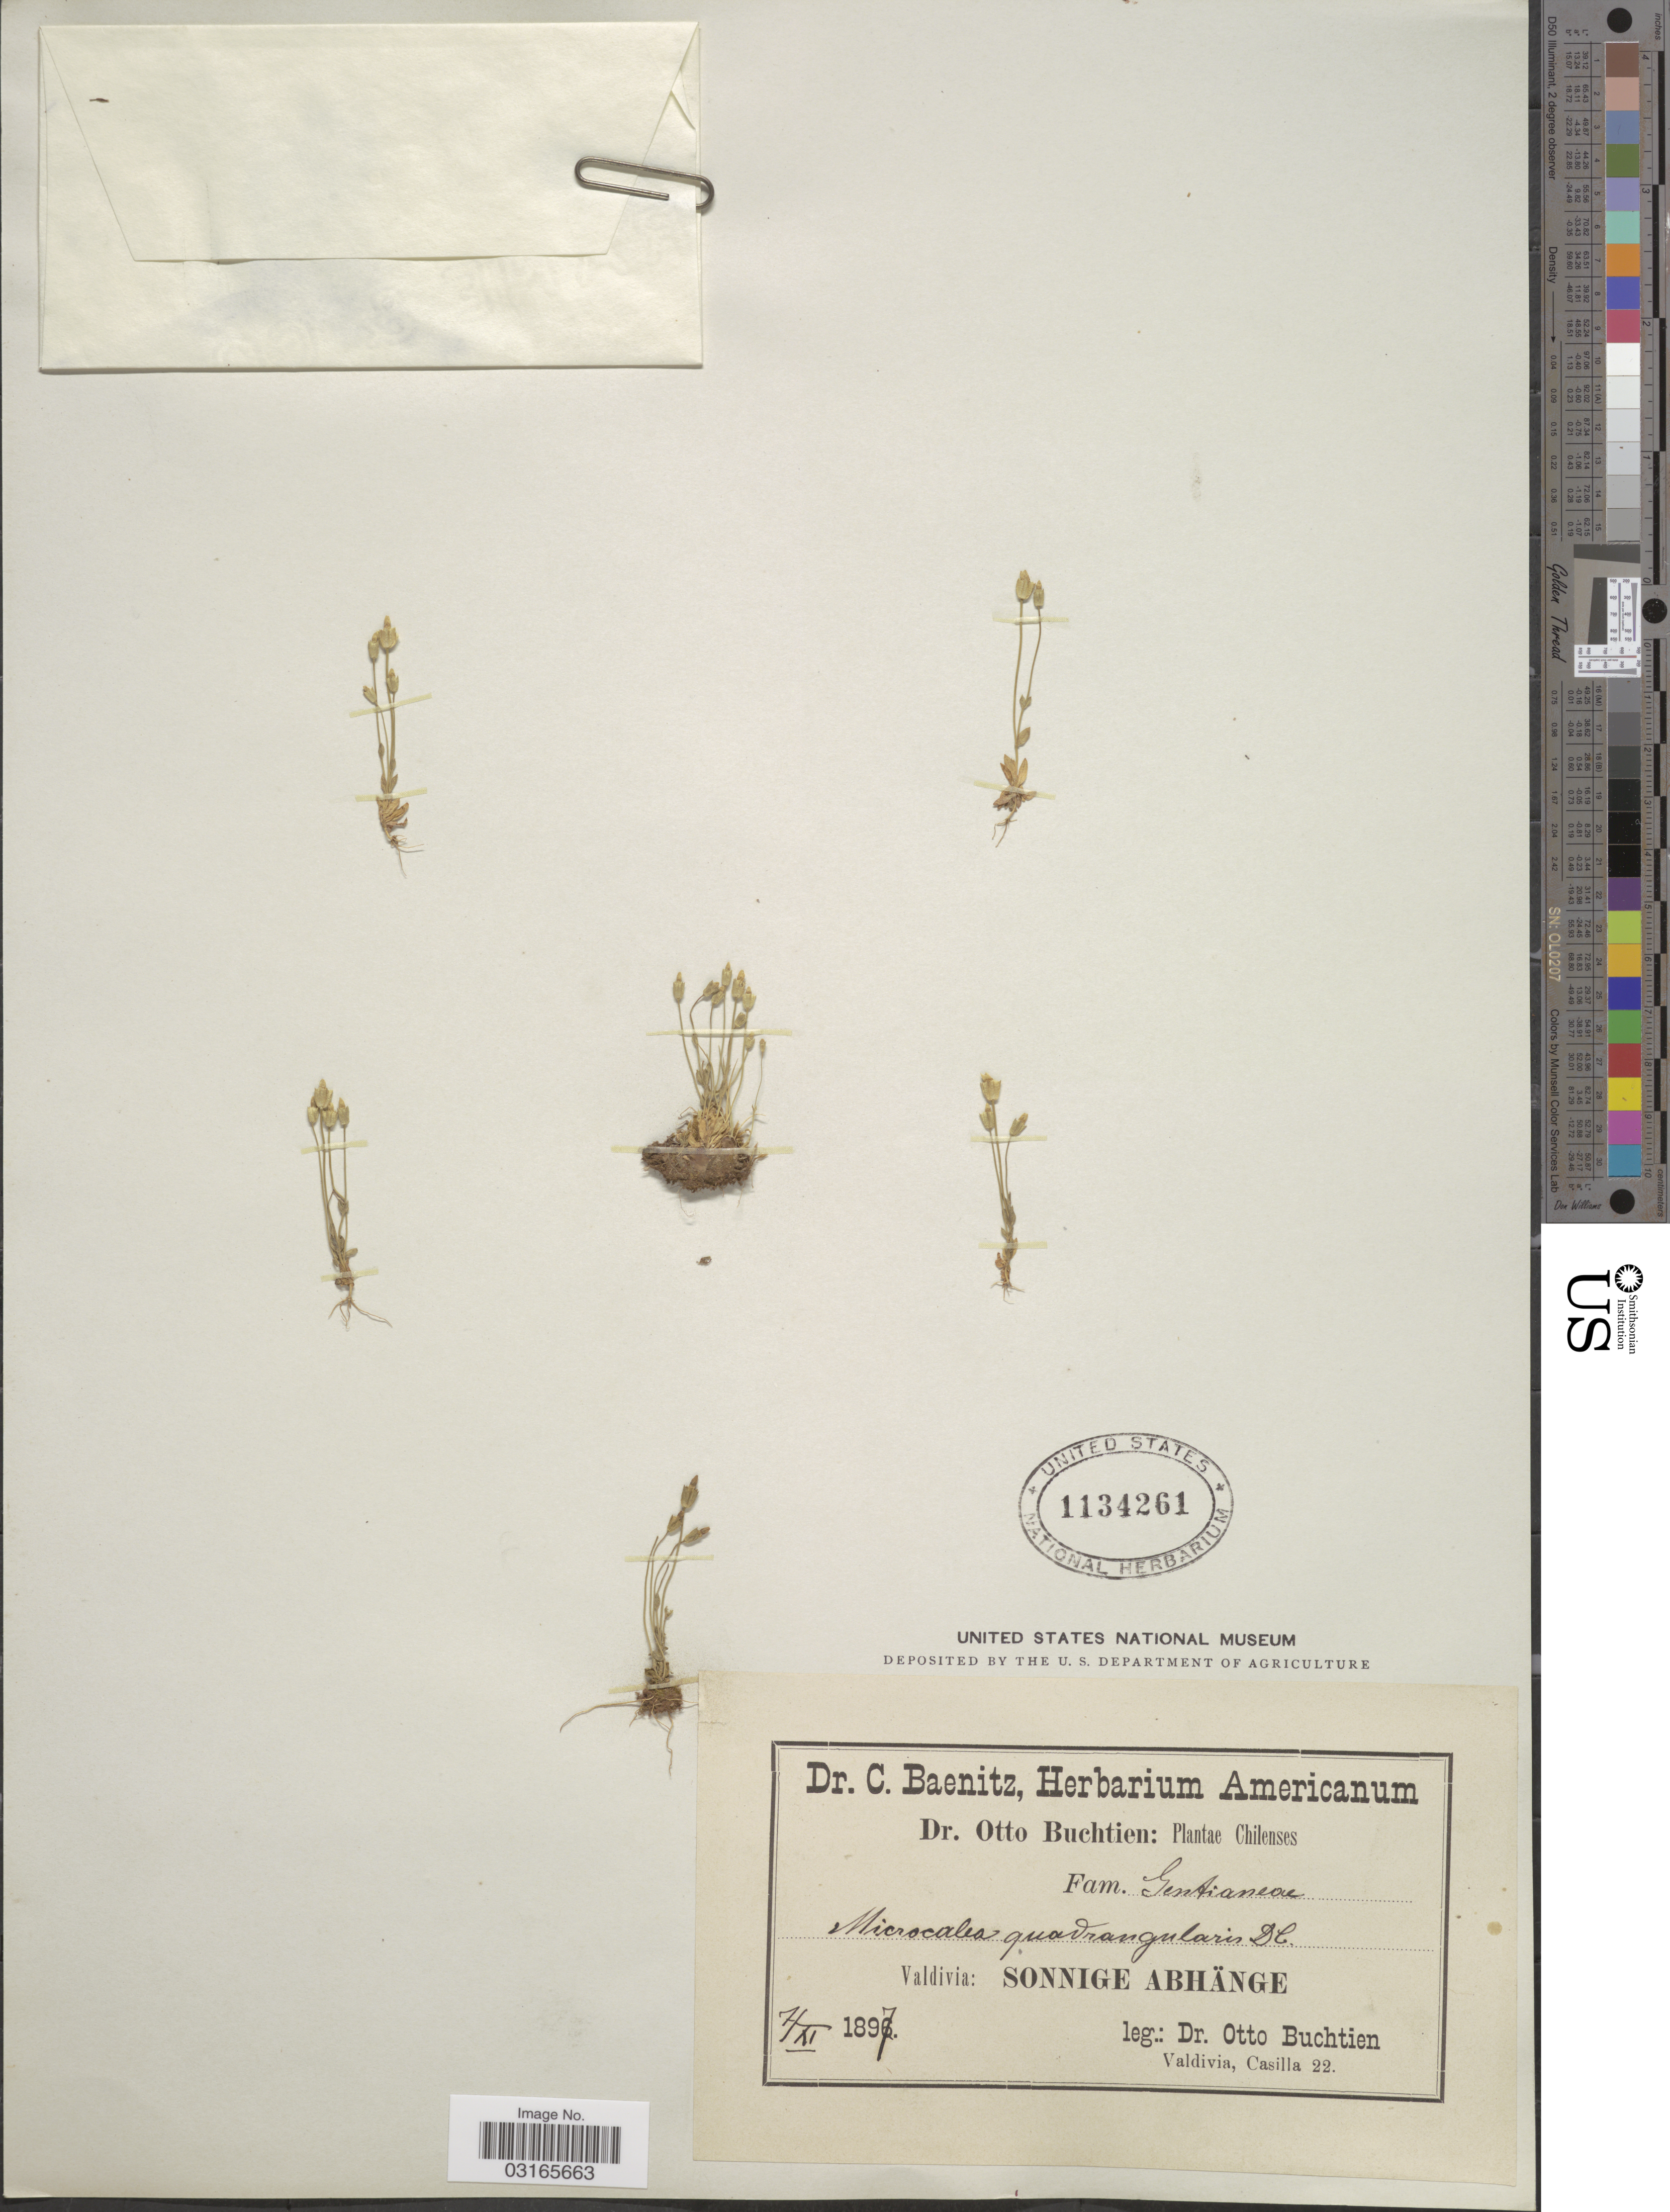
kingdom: Plantae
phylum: Tracheophyta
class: Magnoliopsida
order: Gentianales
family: Gentianaceae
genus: Microcala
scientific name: Microcala quadrangularis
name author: (Dombey ex Lam.) Griseb.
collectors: O. Buchtien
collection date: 1897-11-07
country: Chile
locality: Valdivia: Sonnige Abhänge.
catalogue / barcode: US 1134261